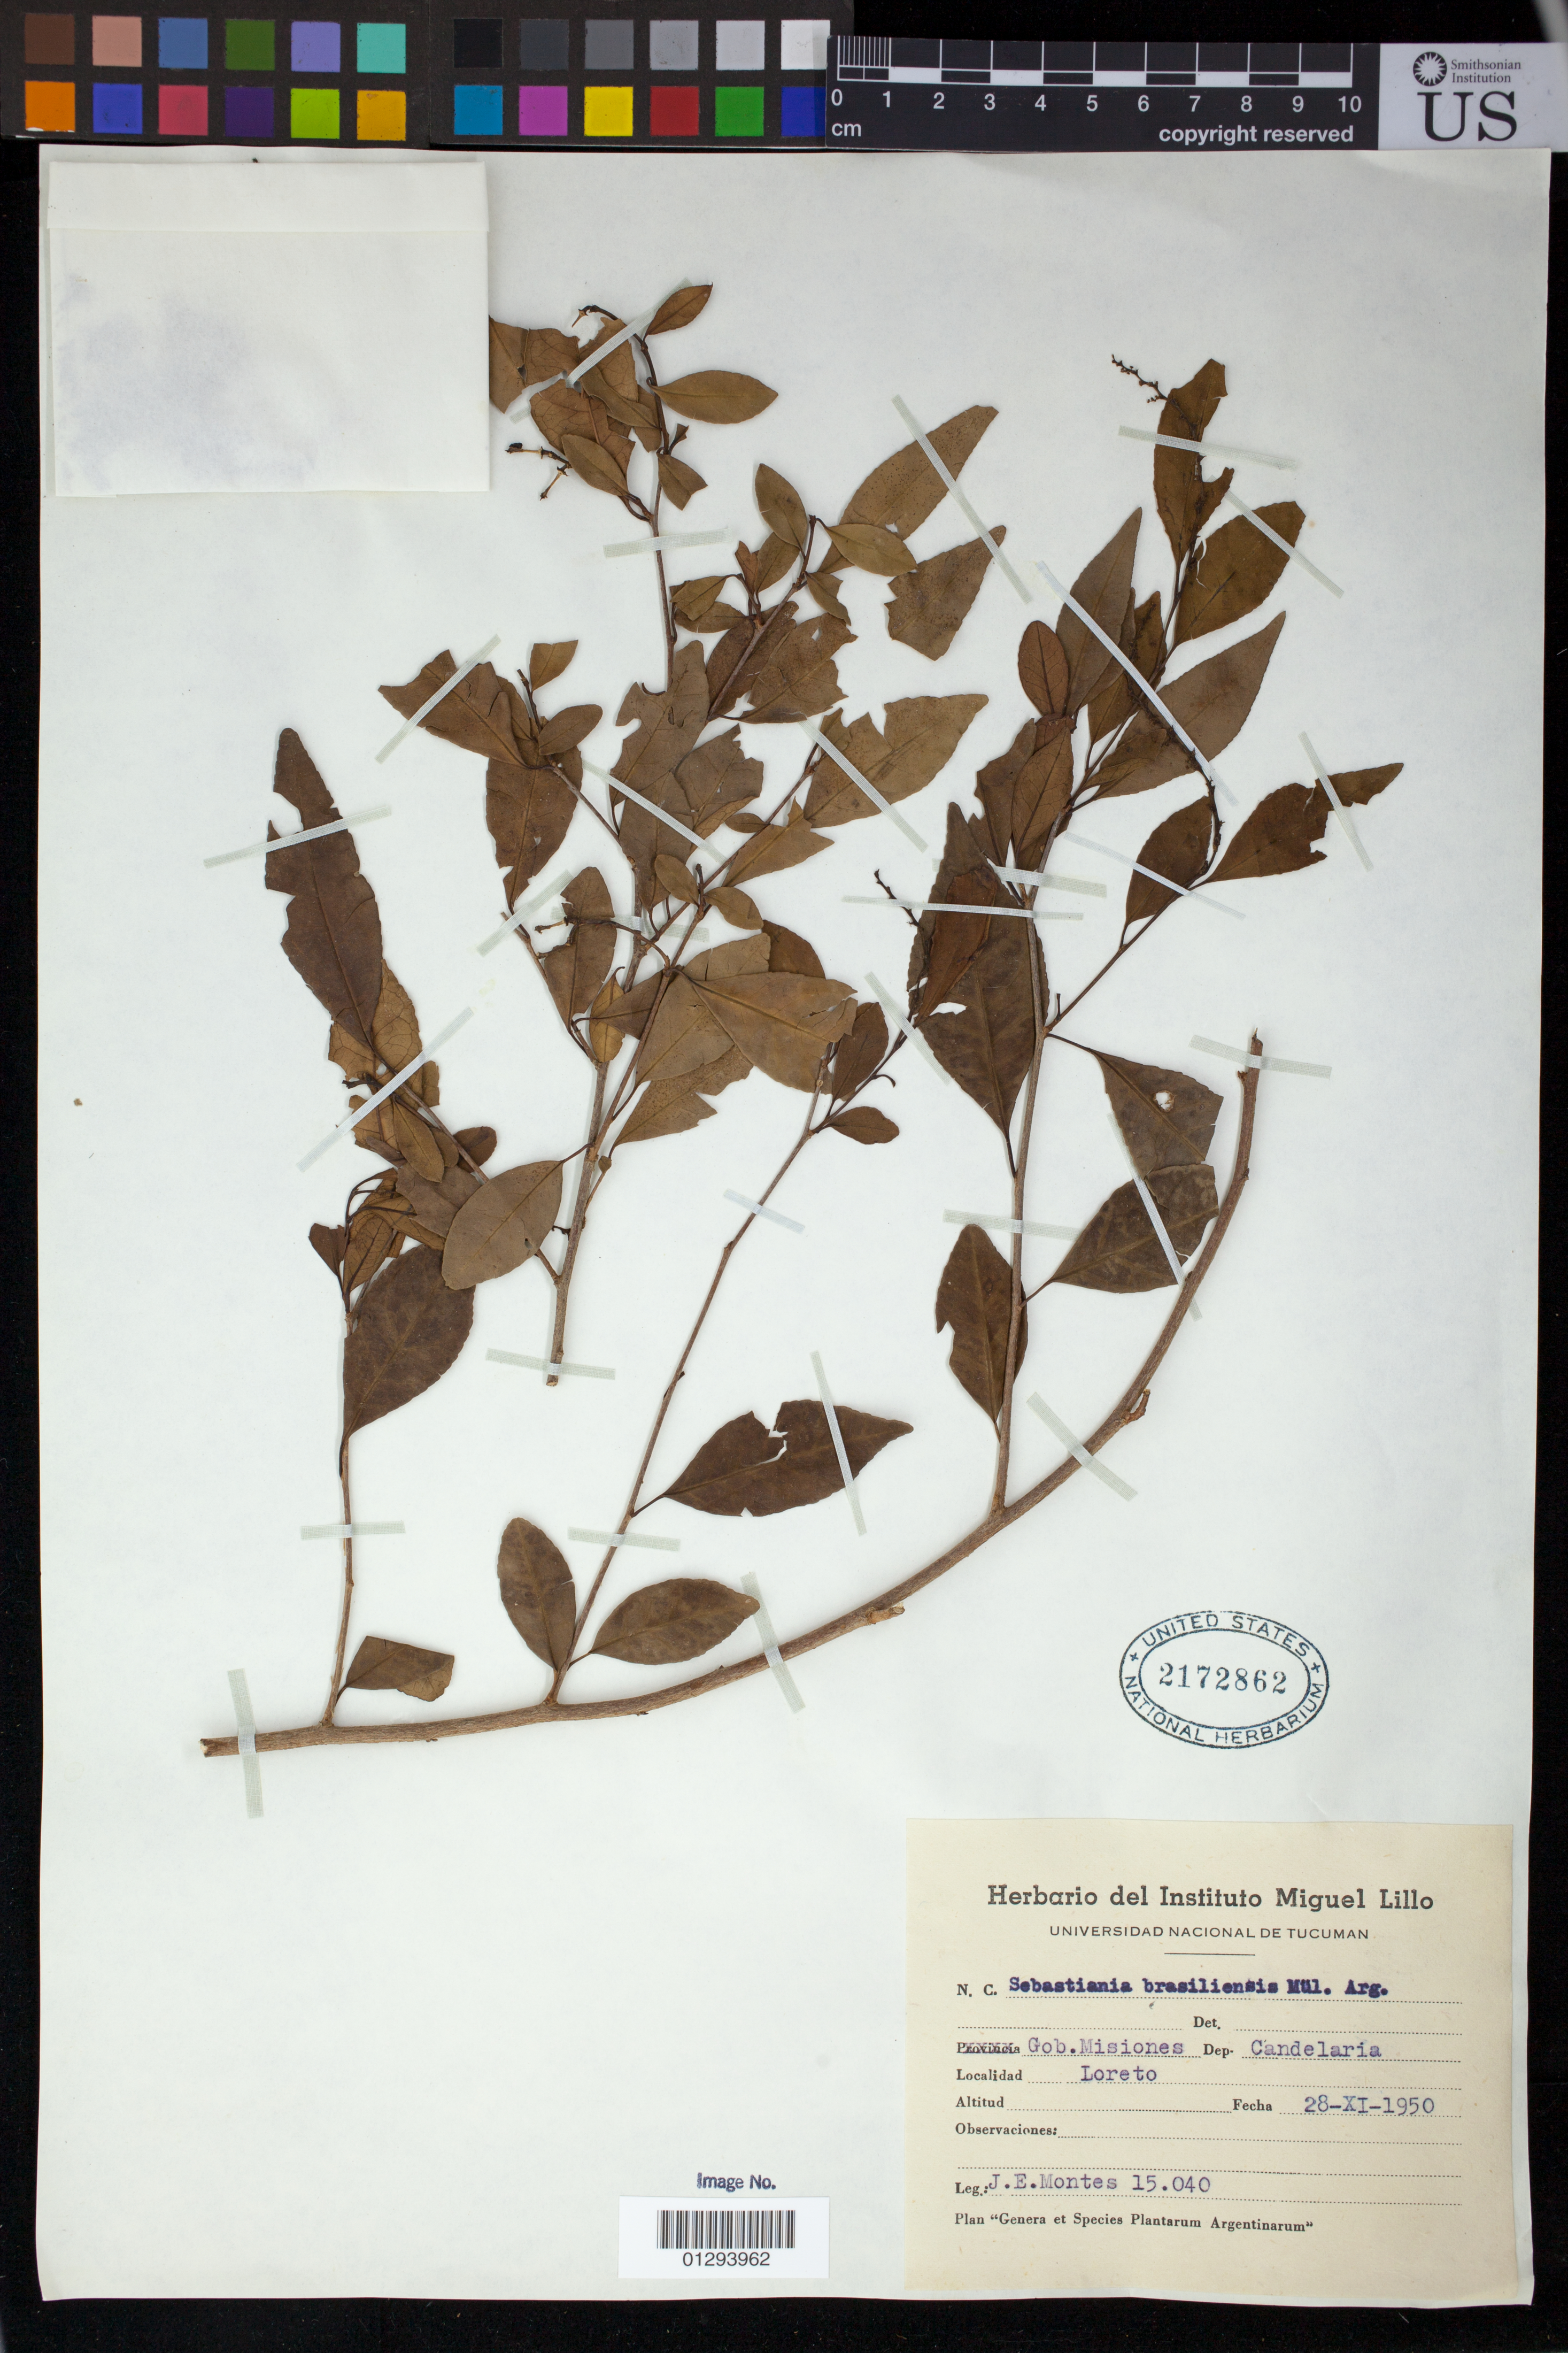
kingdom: Plantae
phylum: Tracheophyta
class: Magnoliopsida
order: Malpighiales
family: Euphorbiaceae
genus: Sebastiania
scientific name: Sebastiania brasiliensis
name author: Spreng.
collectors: J. E. Montes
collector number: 15040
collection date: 1950-11-28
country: Argentina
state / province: Misiones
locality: Candelaria, Loreto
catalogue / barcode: US 2172862